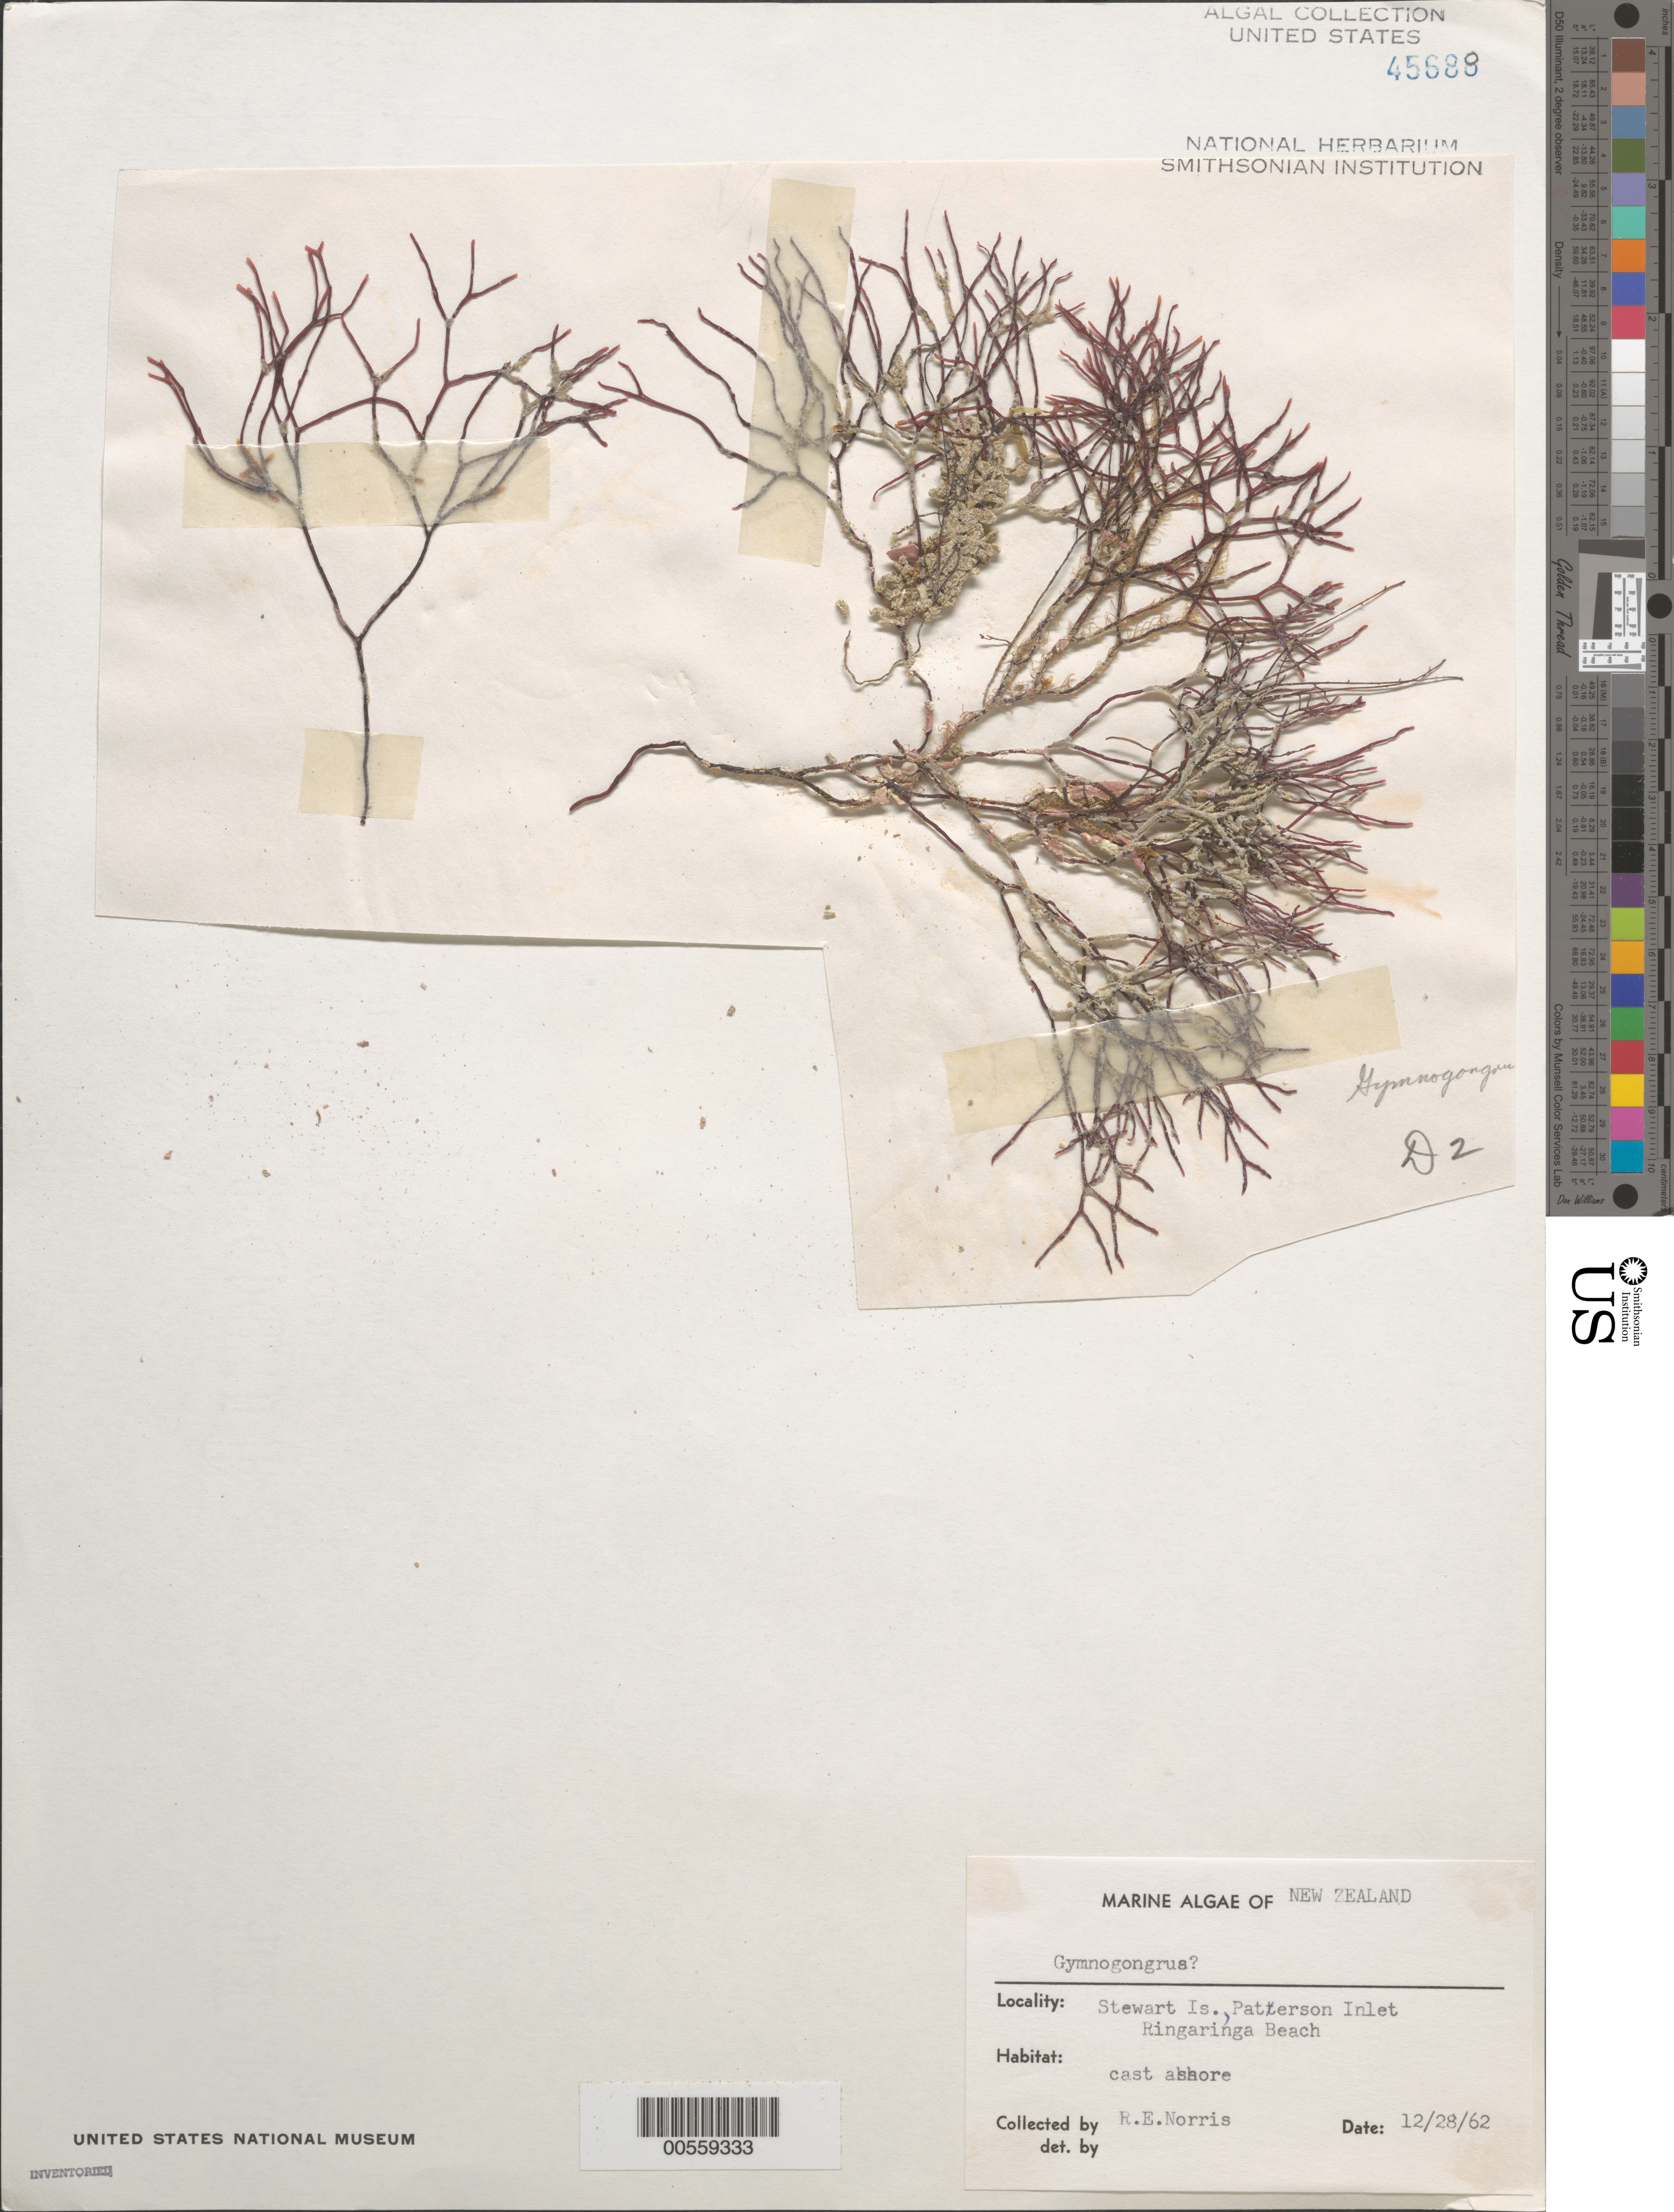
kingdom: Plantae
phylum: Rhodophyta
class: Florideophyceae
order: Gigartinales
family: Phyllophoraceae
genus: Gymnogongrus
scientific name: Gymnogongrus sp.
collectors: R. E. Norris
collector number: D2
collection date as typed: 28 Dec 1962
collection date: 1962-12-28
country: New Zealand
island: Stewart Island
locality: Ringaringa Beach, Paterson Inlet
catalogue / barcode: US 45688